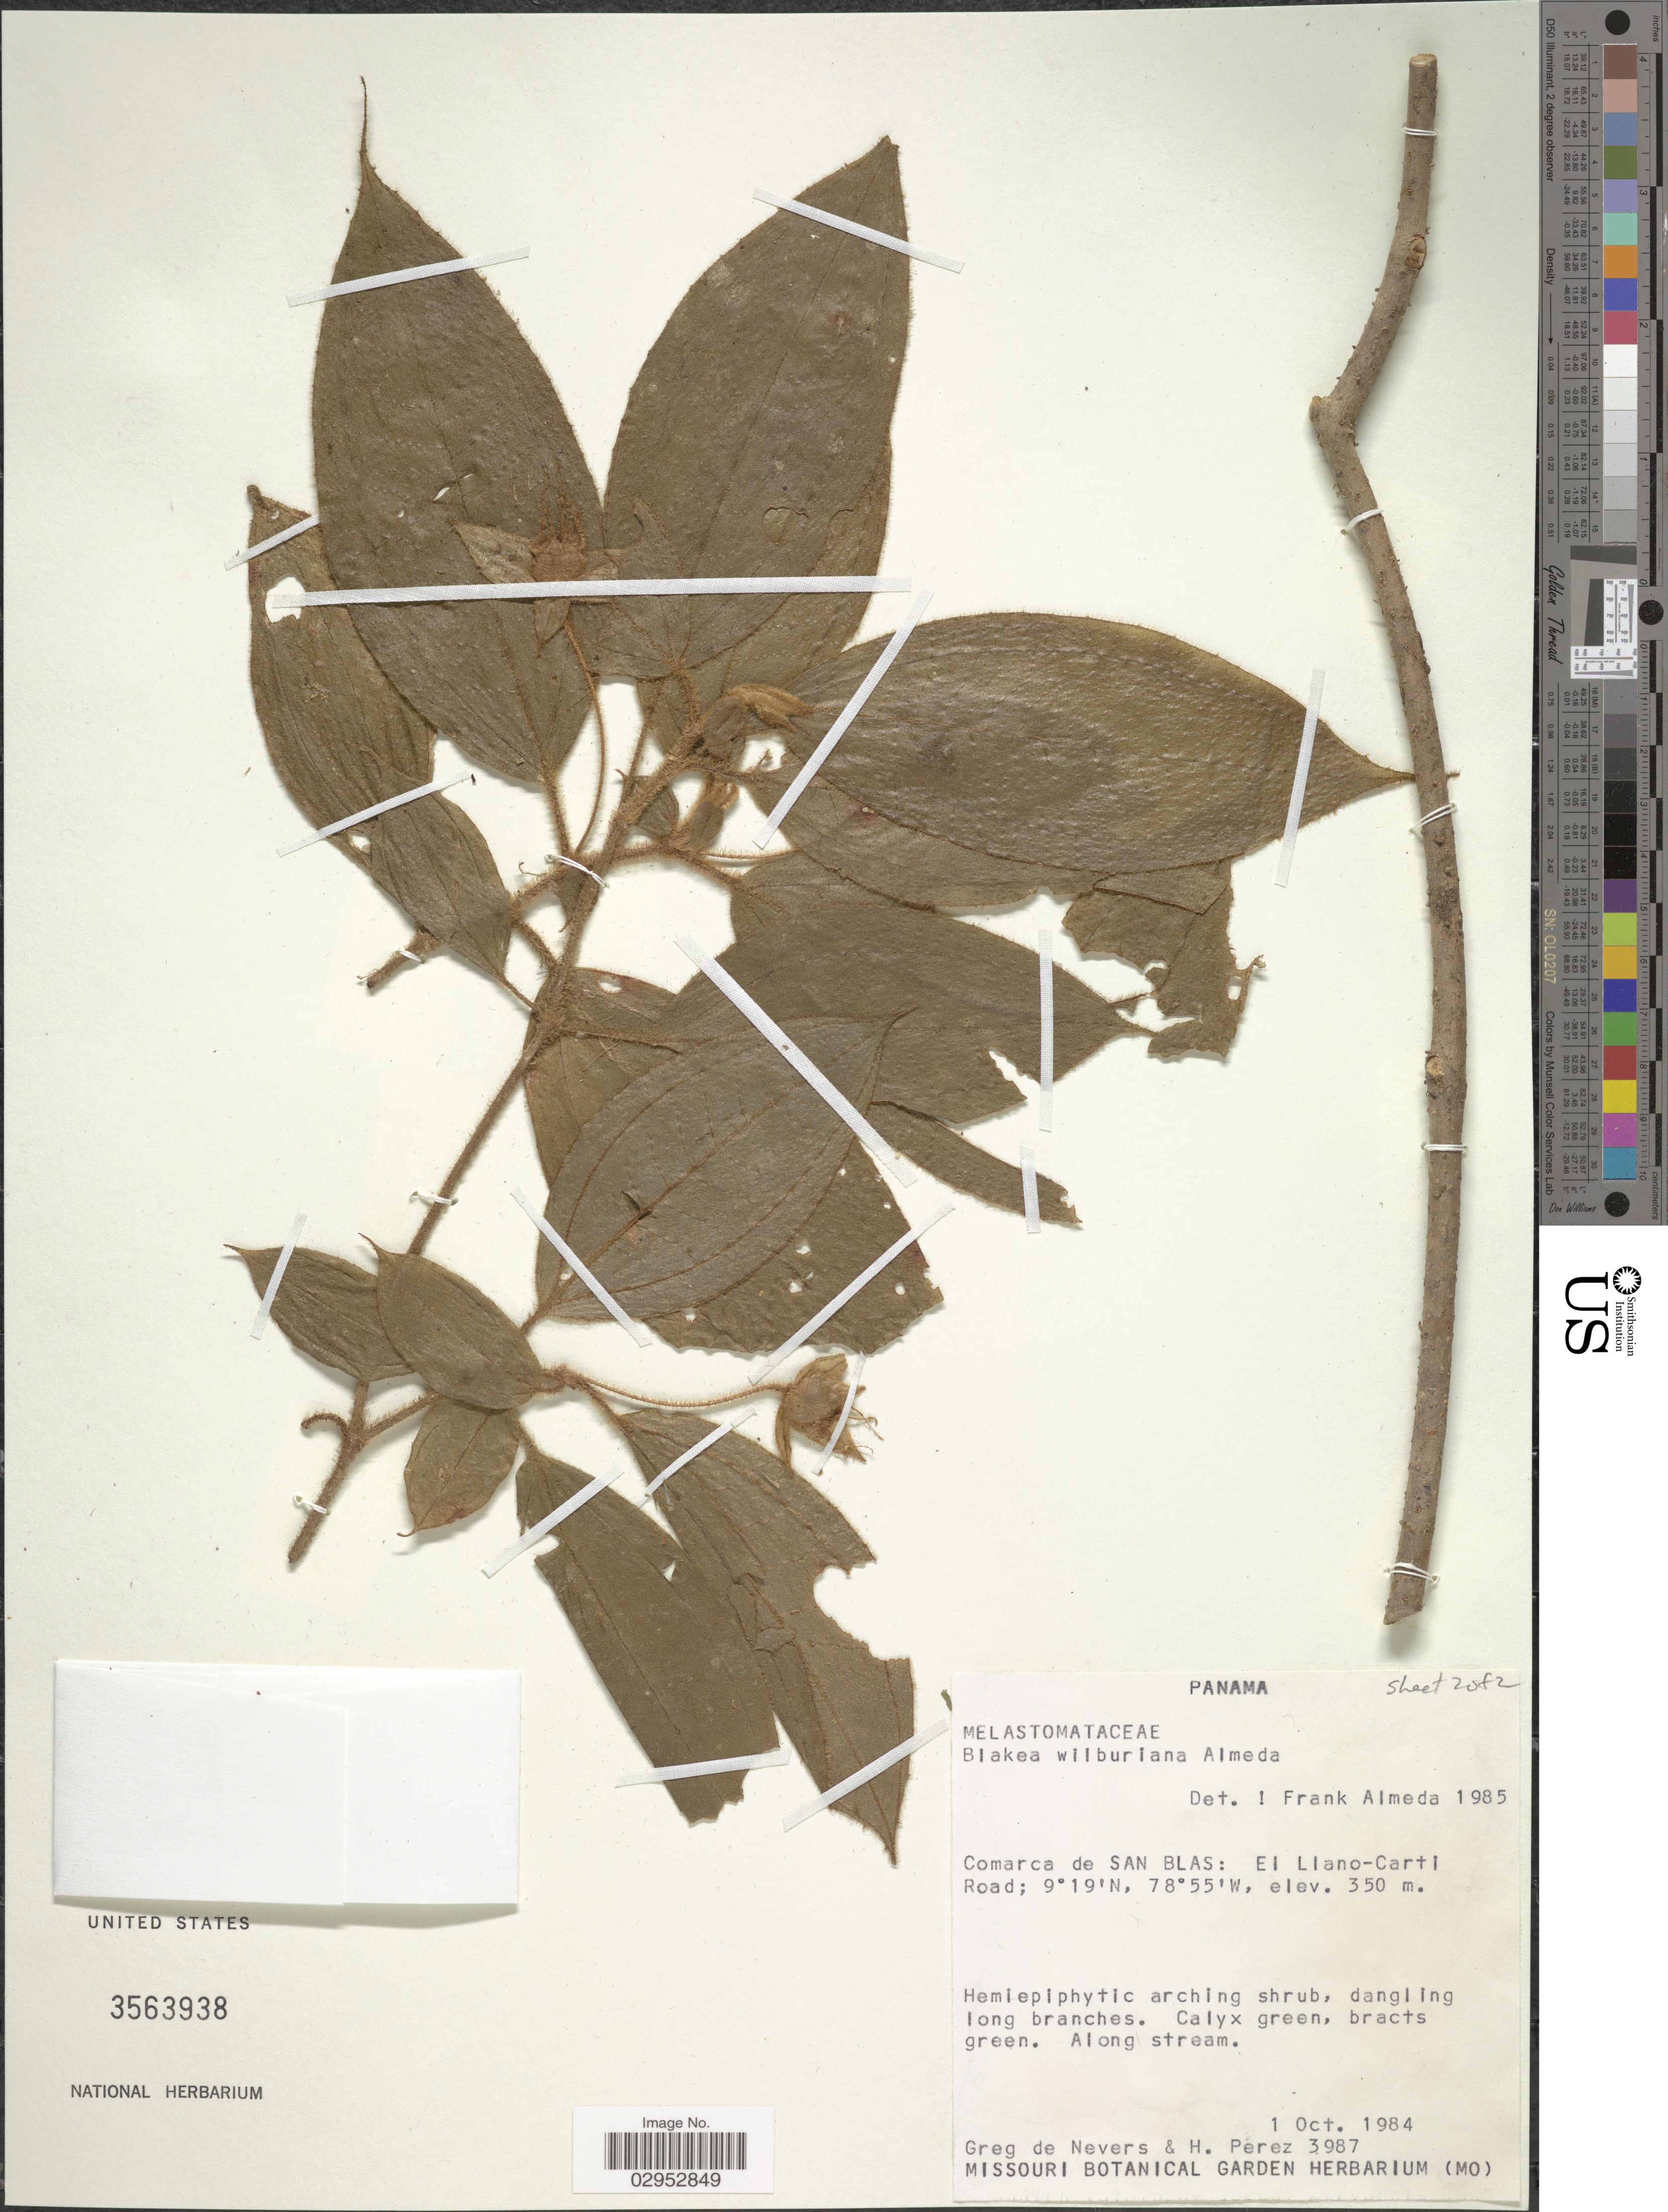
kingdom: Plantae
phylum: Tracheophyta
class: Magnoliopsida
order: Myrtales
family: Melastomataceae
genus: Blakea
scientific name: Blakea wilburiana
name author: Almeda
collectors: G. Nevers & H. Pérez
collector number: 3987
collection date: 1984-10-01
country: Panama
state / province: Kuna Yala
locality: Comarca de San Blas: El Llano-Carti Road.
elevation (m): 350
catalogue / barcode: US 3563938